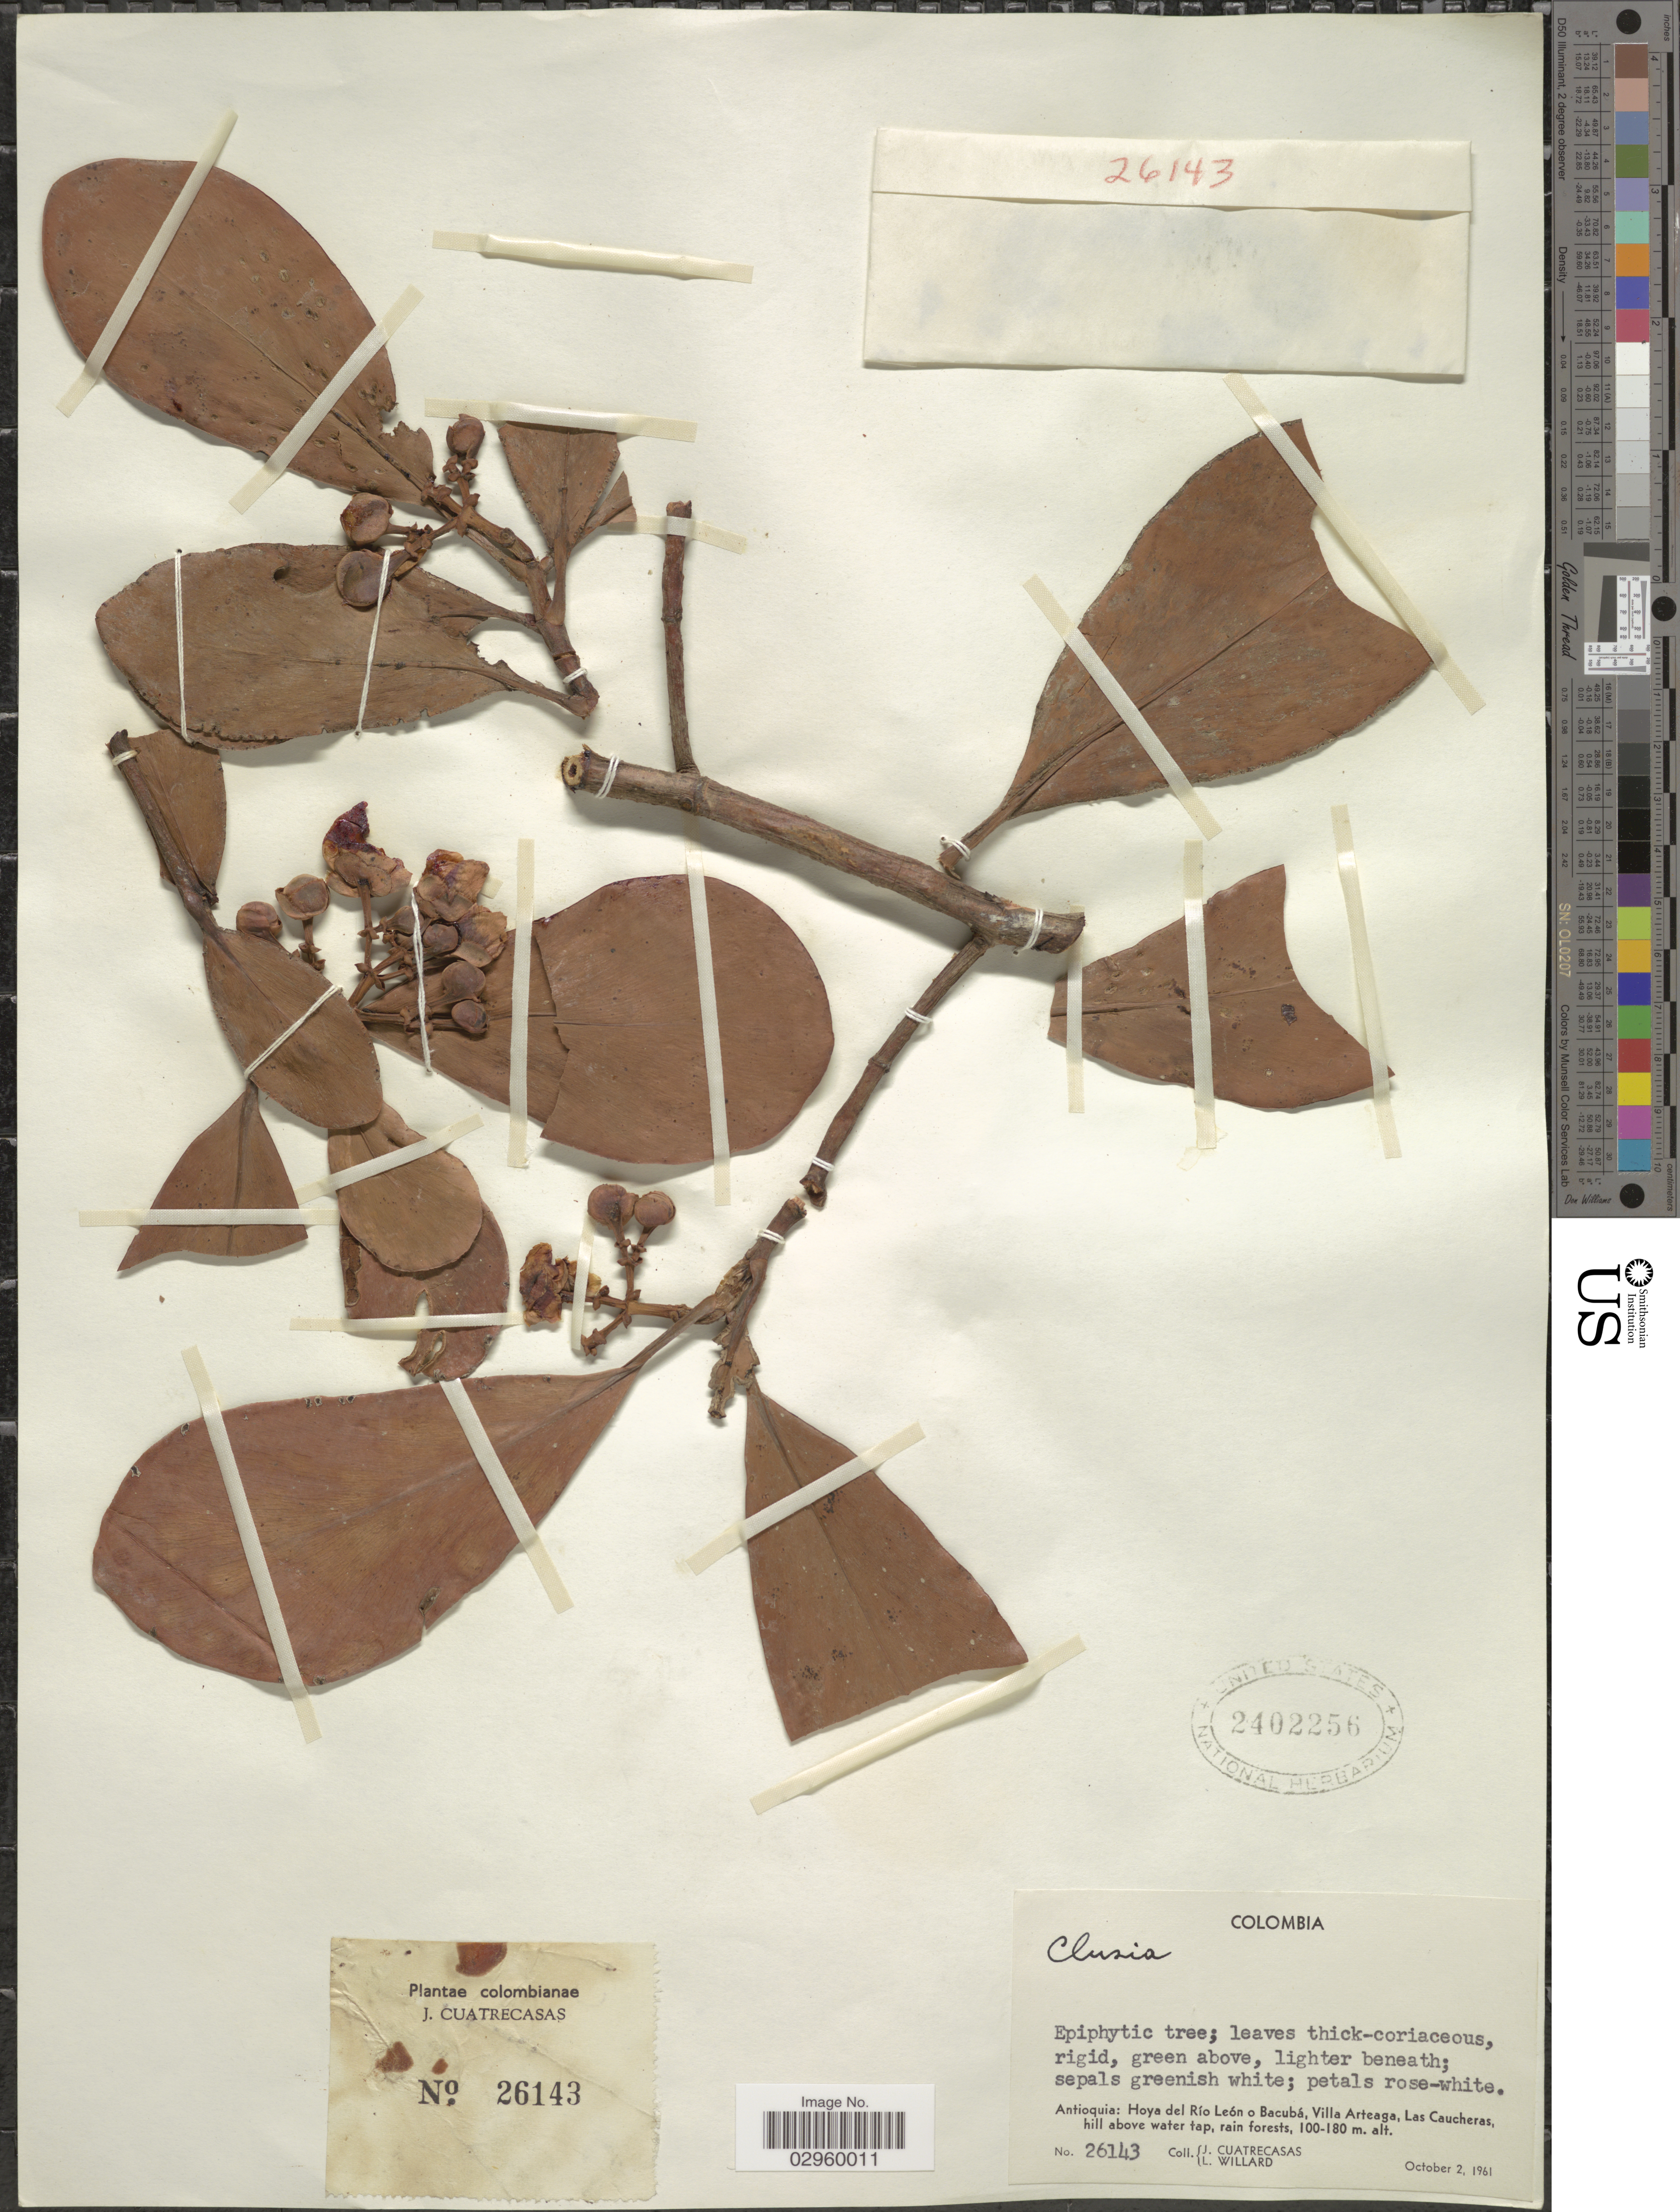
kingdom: Plantae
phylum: Tracheophyta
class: Magnoliopsida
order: Malpighiales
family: Clusiaceae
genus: Clusia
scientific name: Clusia sp.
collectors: J. Cuatrecasas & L. Willard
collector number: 26143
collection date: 1961-10-02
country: Colombia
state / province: Antioquia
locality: Hoya del Río León o Bacubá, Villa Arteaga, Las Caucheras, hill above water tap, rain forests.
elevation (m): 100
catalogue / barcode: US 2402256